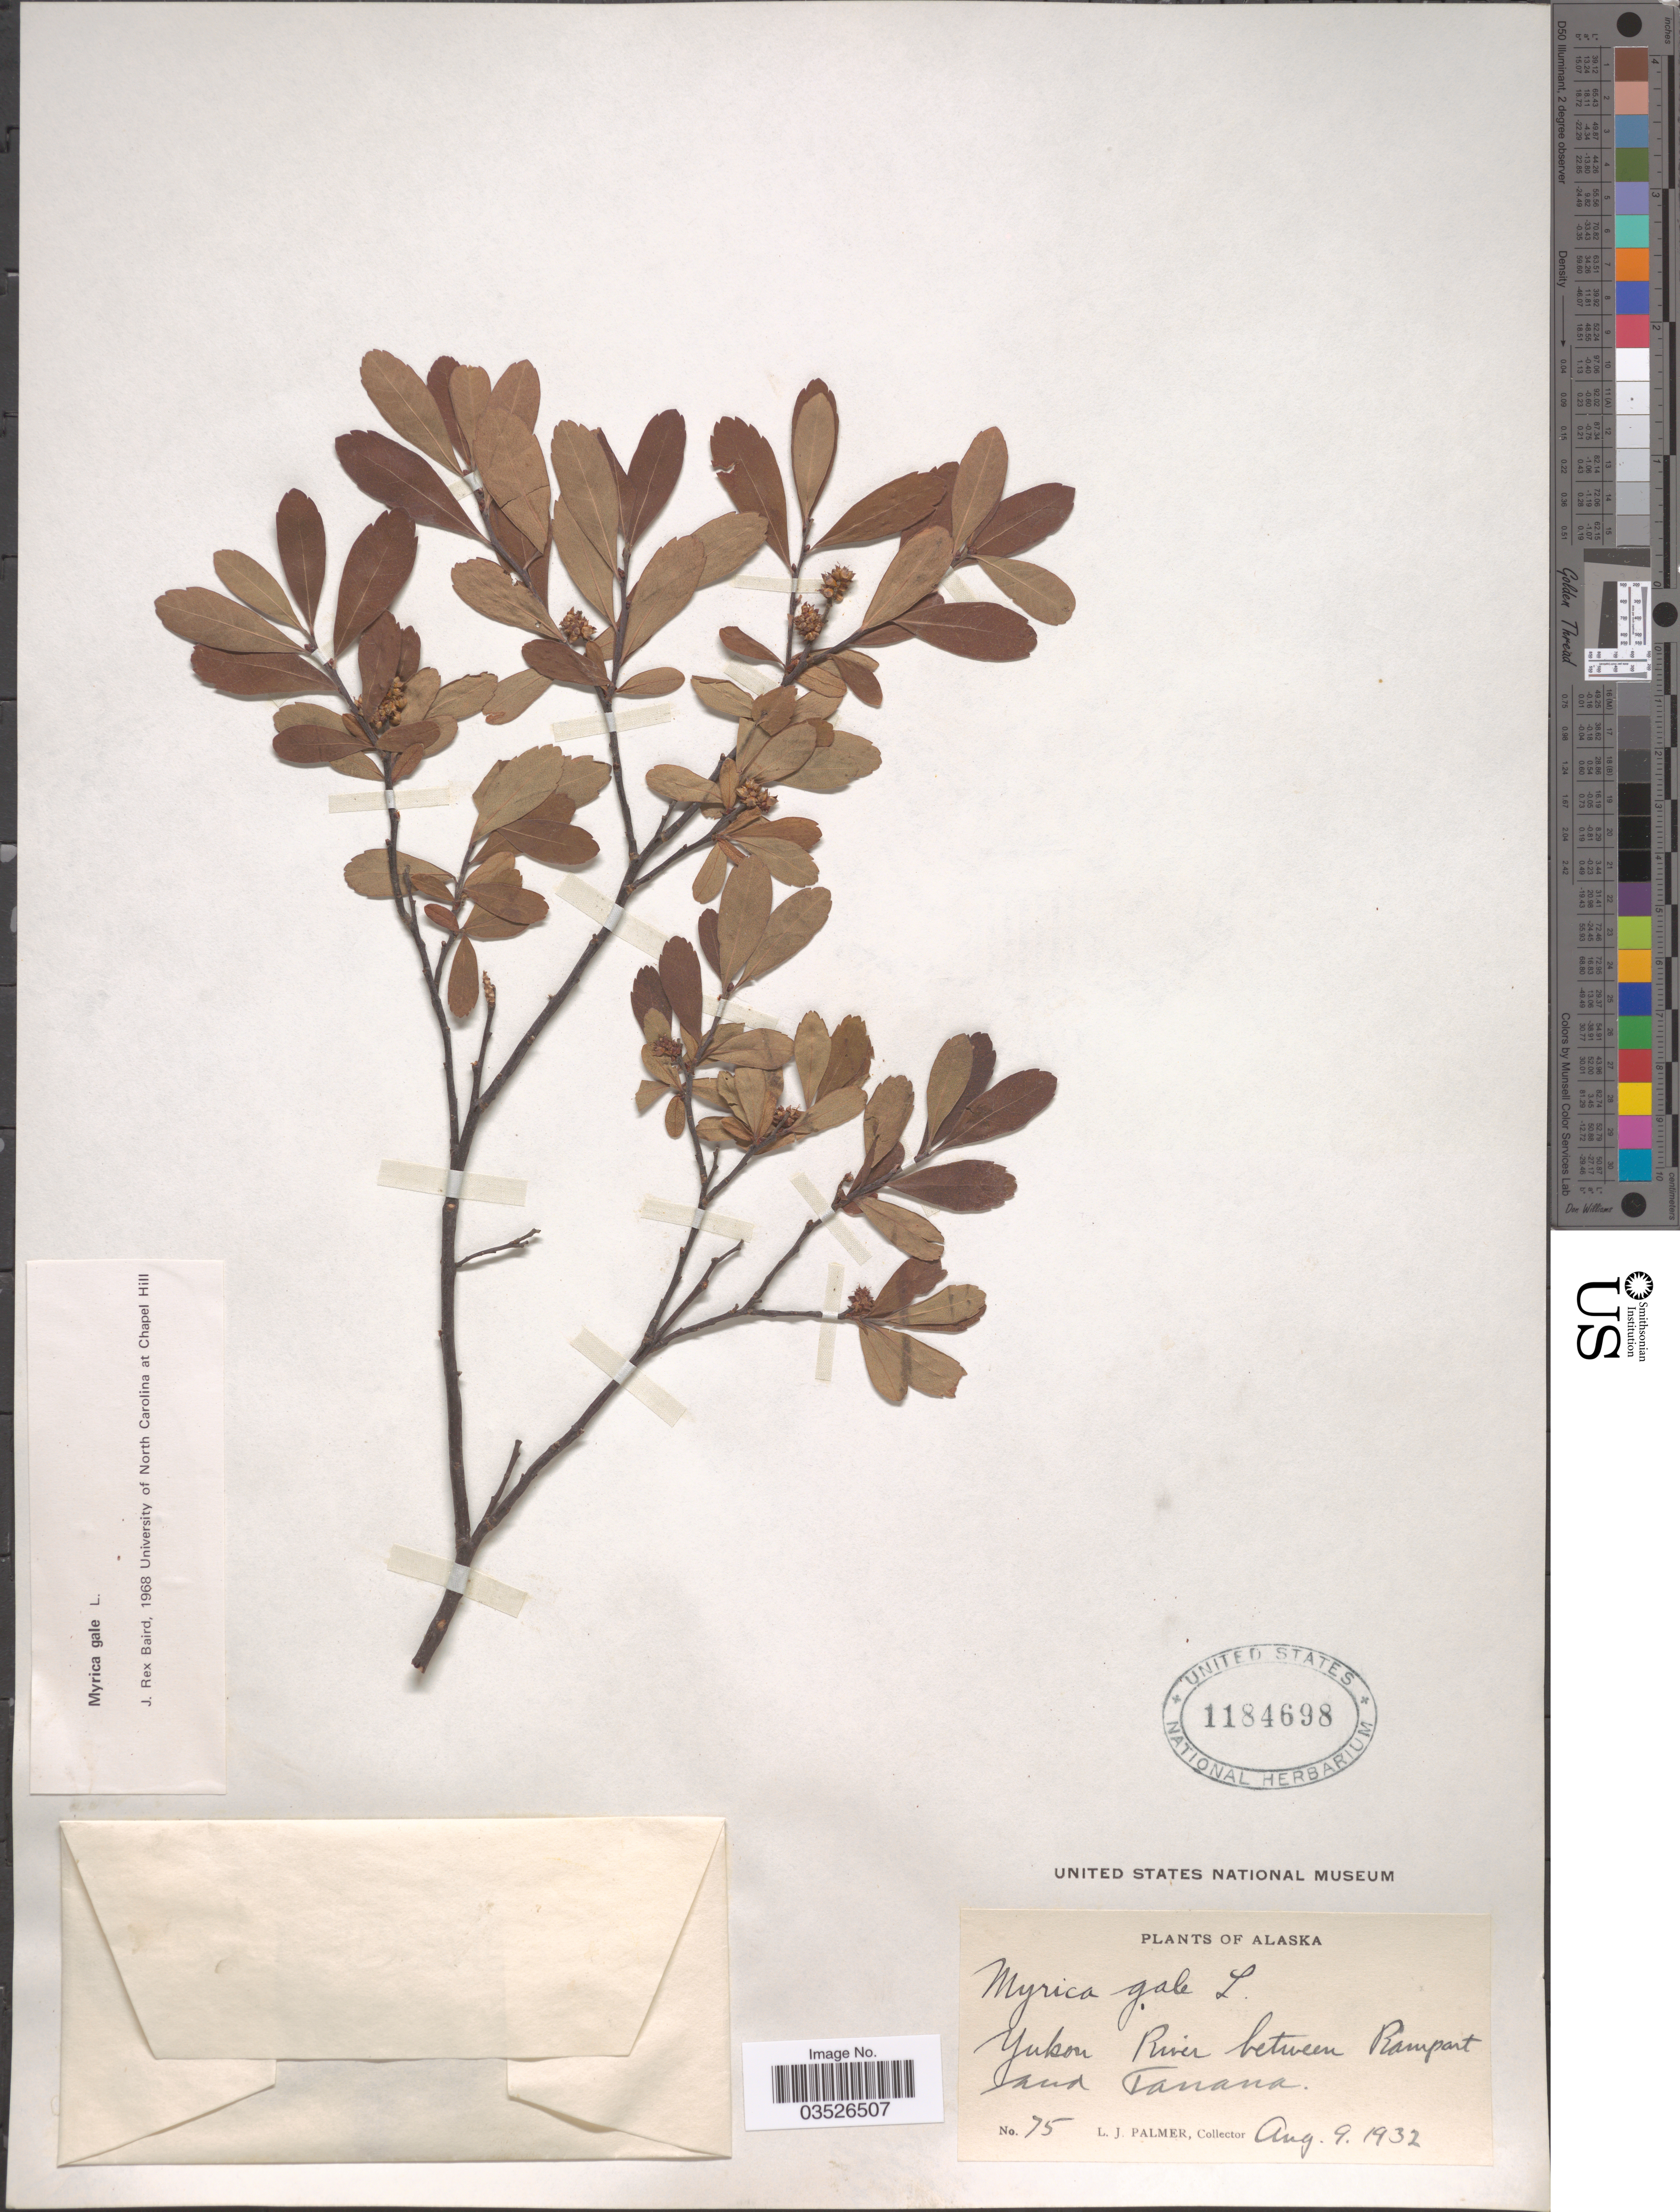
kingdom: Plantae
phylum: Tracheophyta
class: Magnoliopsida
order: Fagales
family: Myricaceae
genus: Myrica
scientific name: Myrica gale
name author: L.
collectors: L. J. Palmer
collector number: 75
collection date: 1932-08-09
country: United States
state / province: Alaska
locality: Yukon River between Rampart and Tanana.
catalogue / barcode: US 1184698